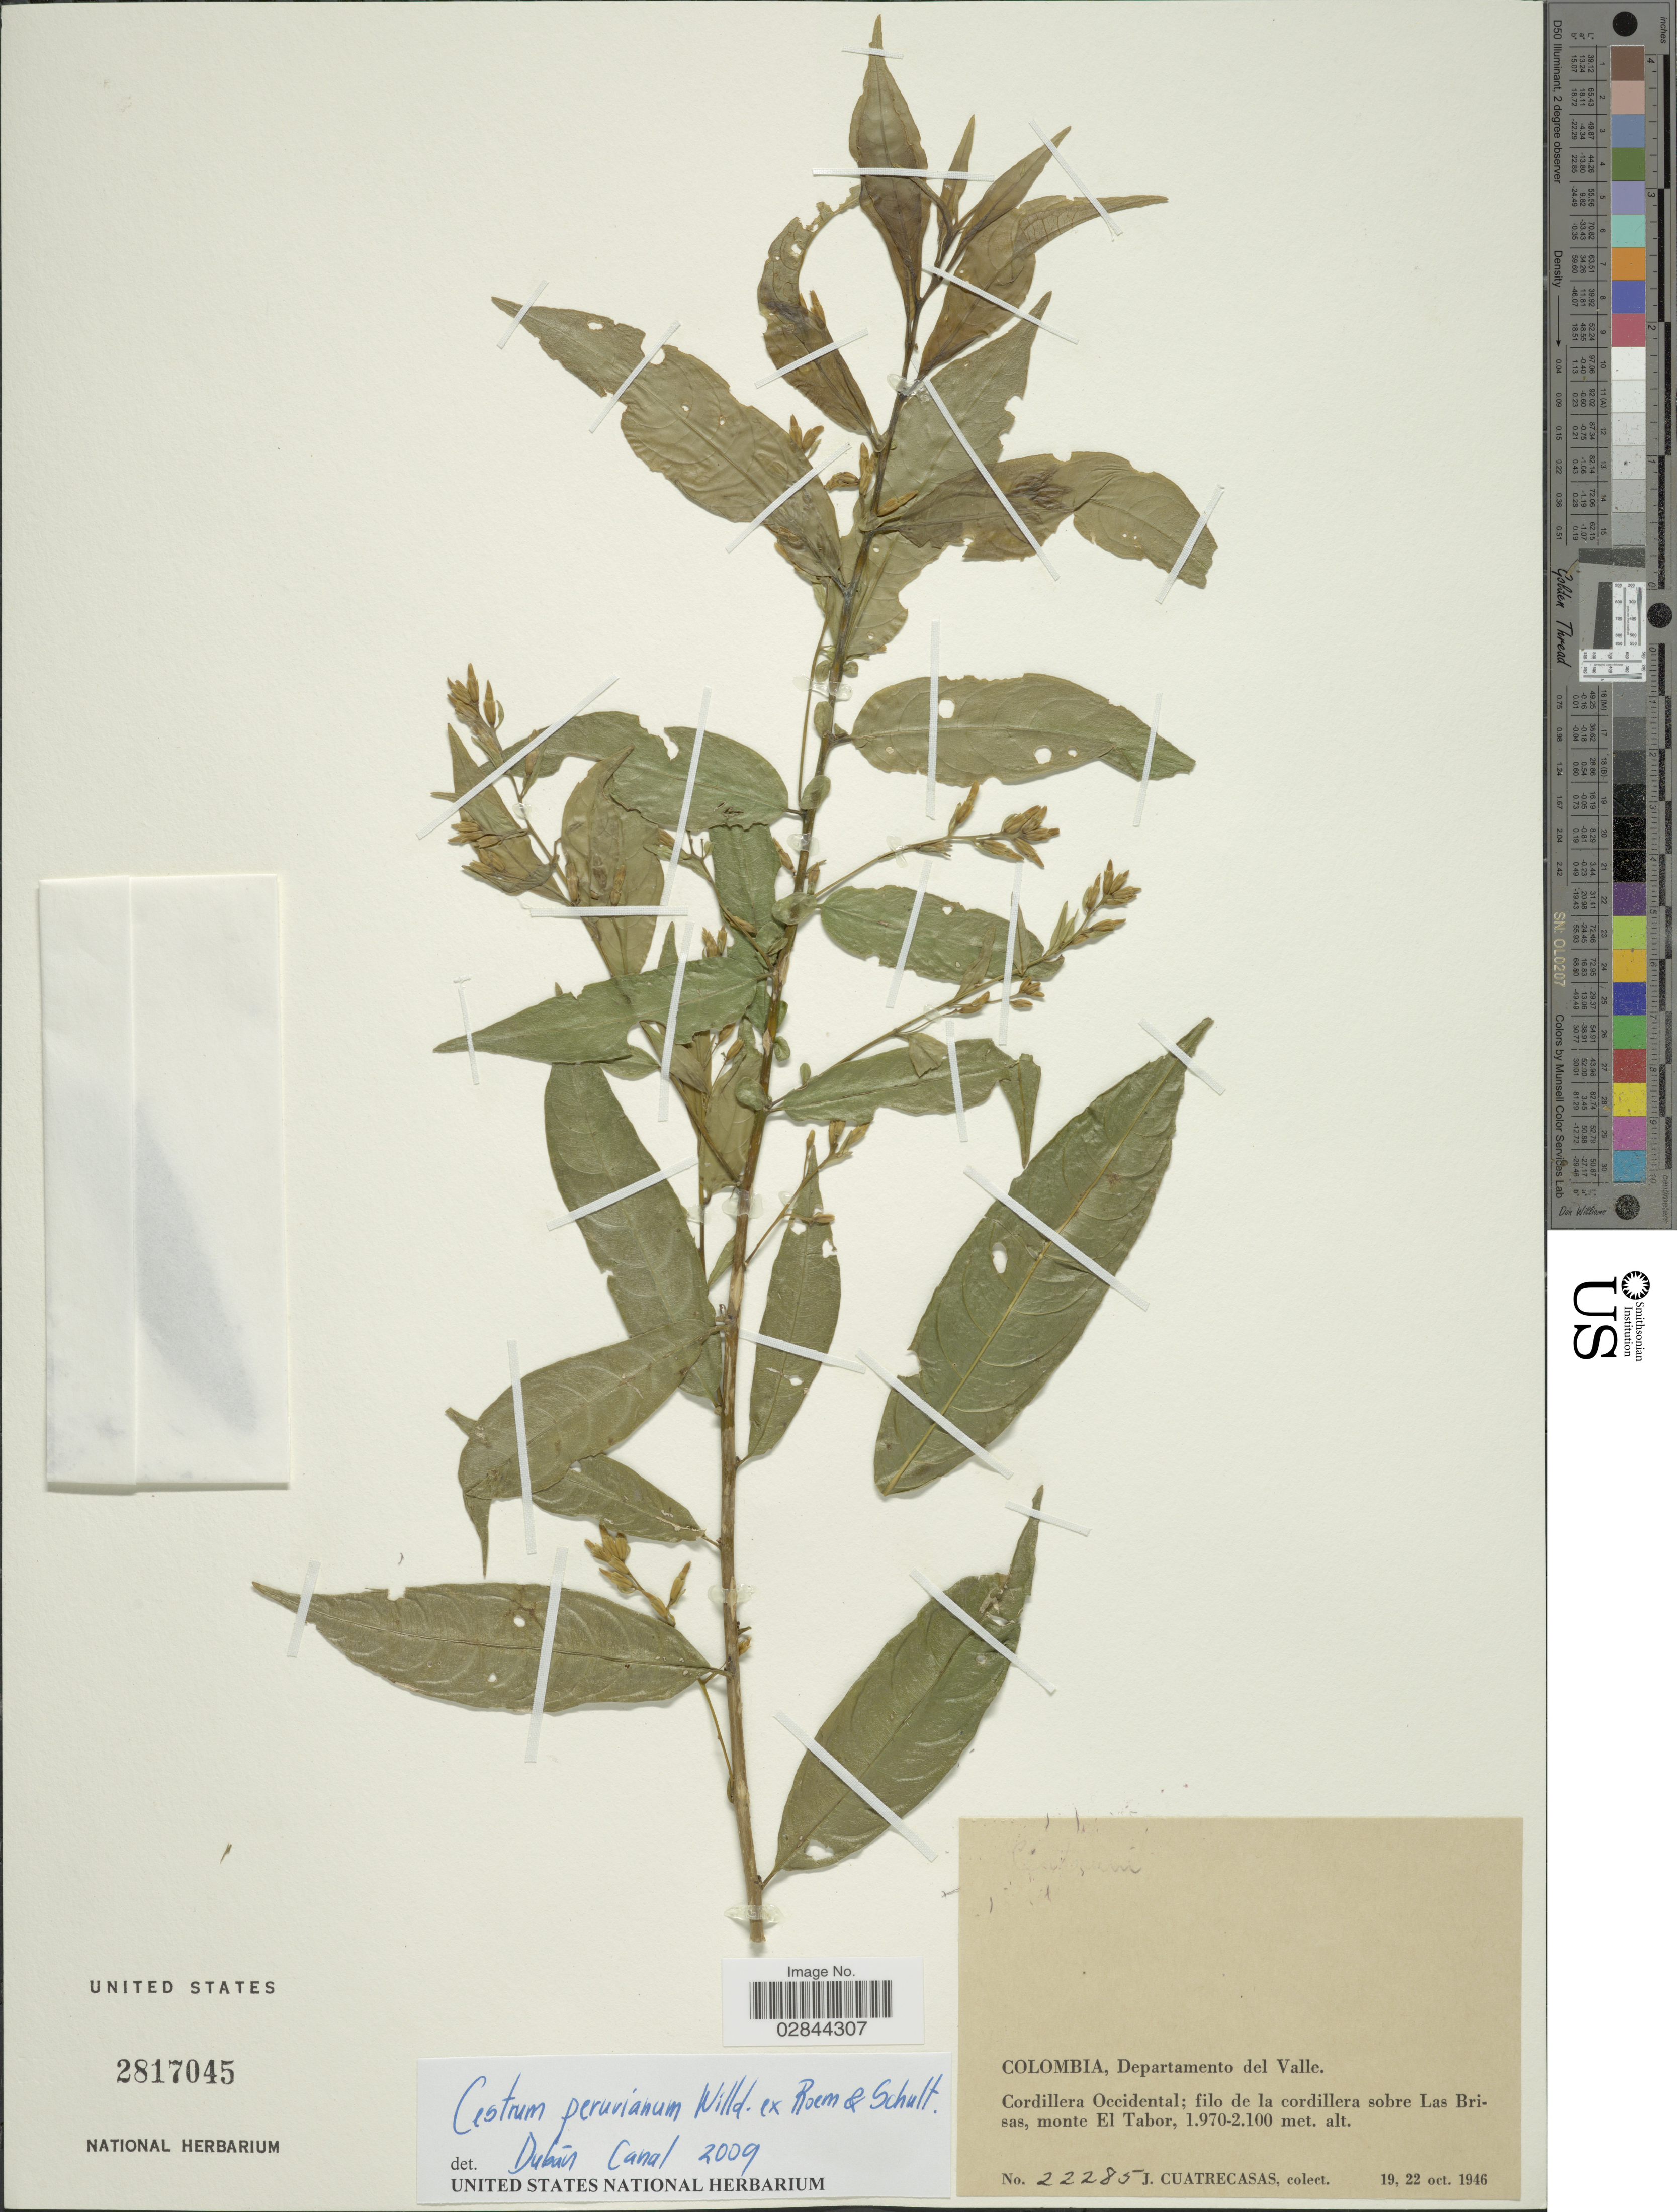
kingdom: Plantae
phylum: Tracheophyta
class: Magnoliopsida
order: Solanales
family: Solanaceae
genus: Cestrum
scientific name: Cestrum affine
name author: Kunth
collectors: J. Cuatrecasas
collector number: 22285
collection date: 1946-10-19/1946-10-22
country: Colombia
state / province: Valle del Cauca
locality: Departamento del Valle, Cordillera Occidental, filo de la cordillera sobre Las Brisas, monte El Tabor.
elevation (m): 1970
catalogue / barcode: US 2817045